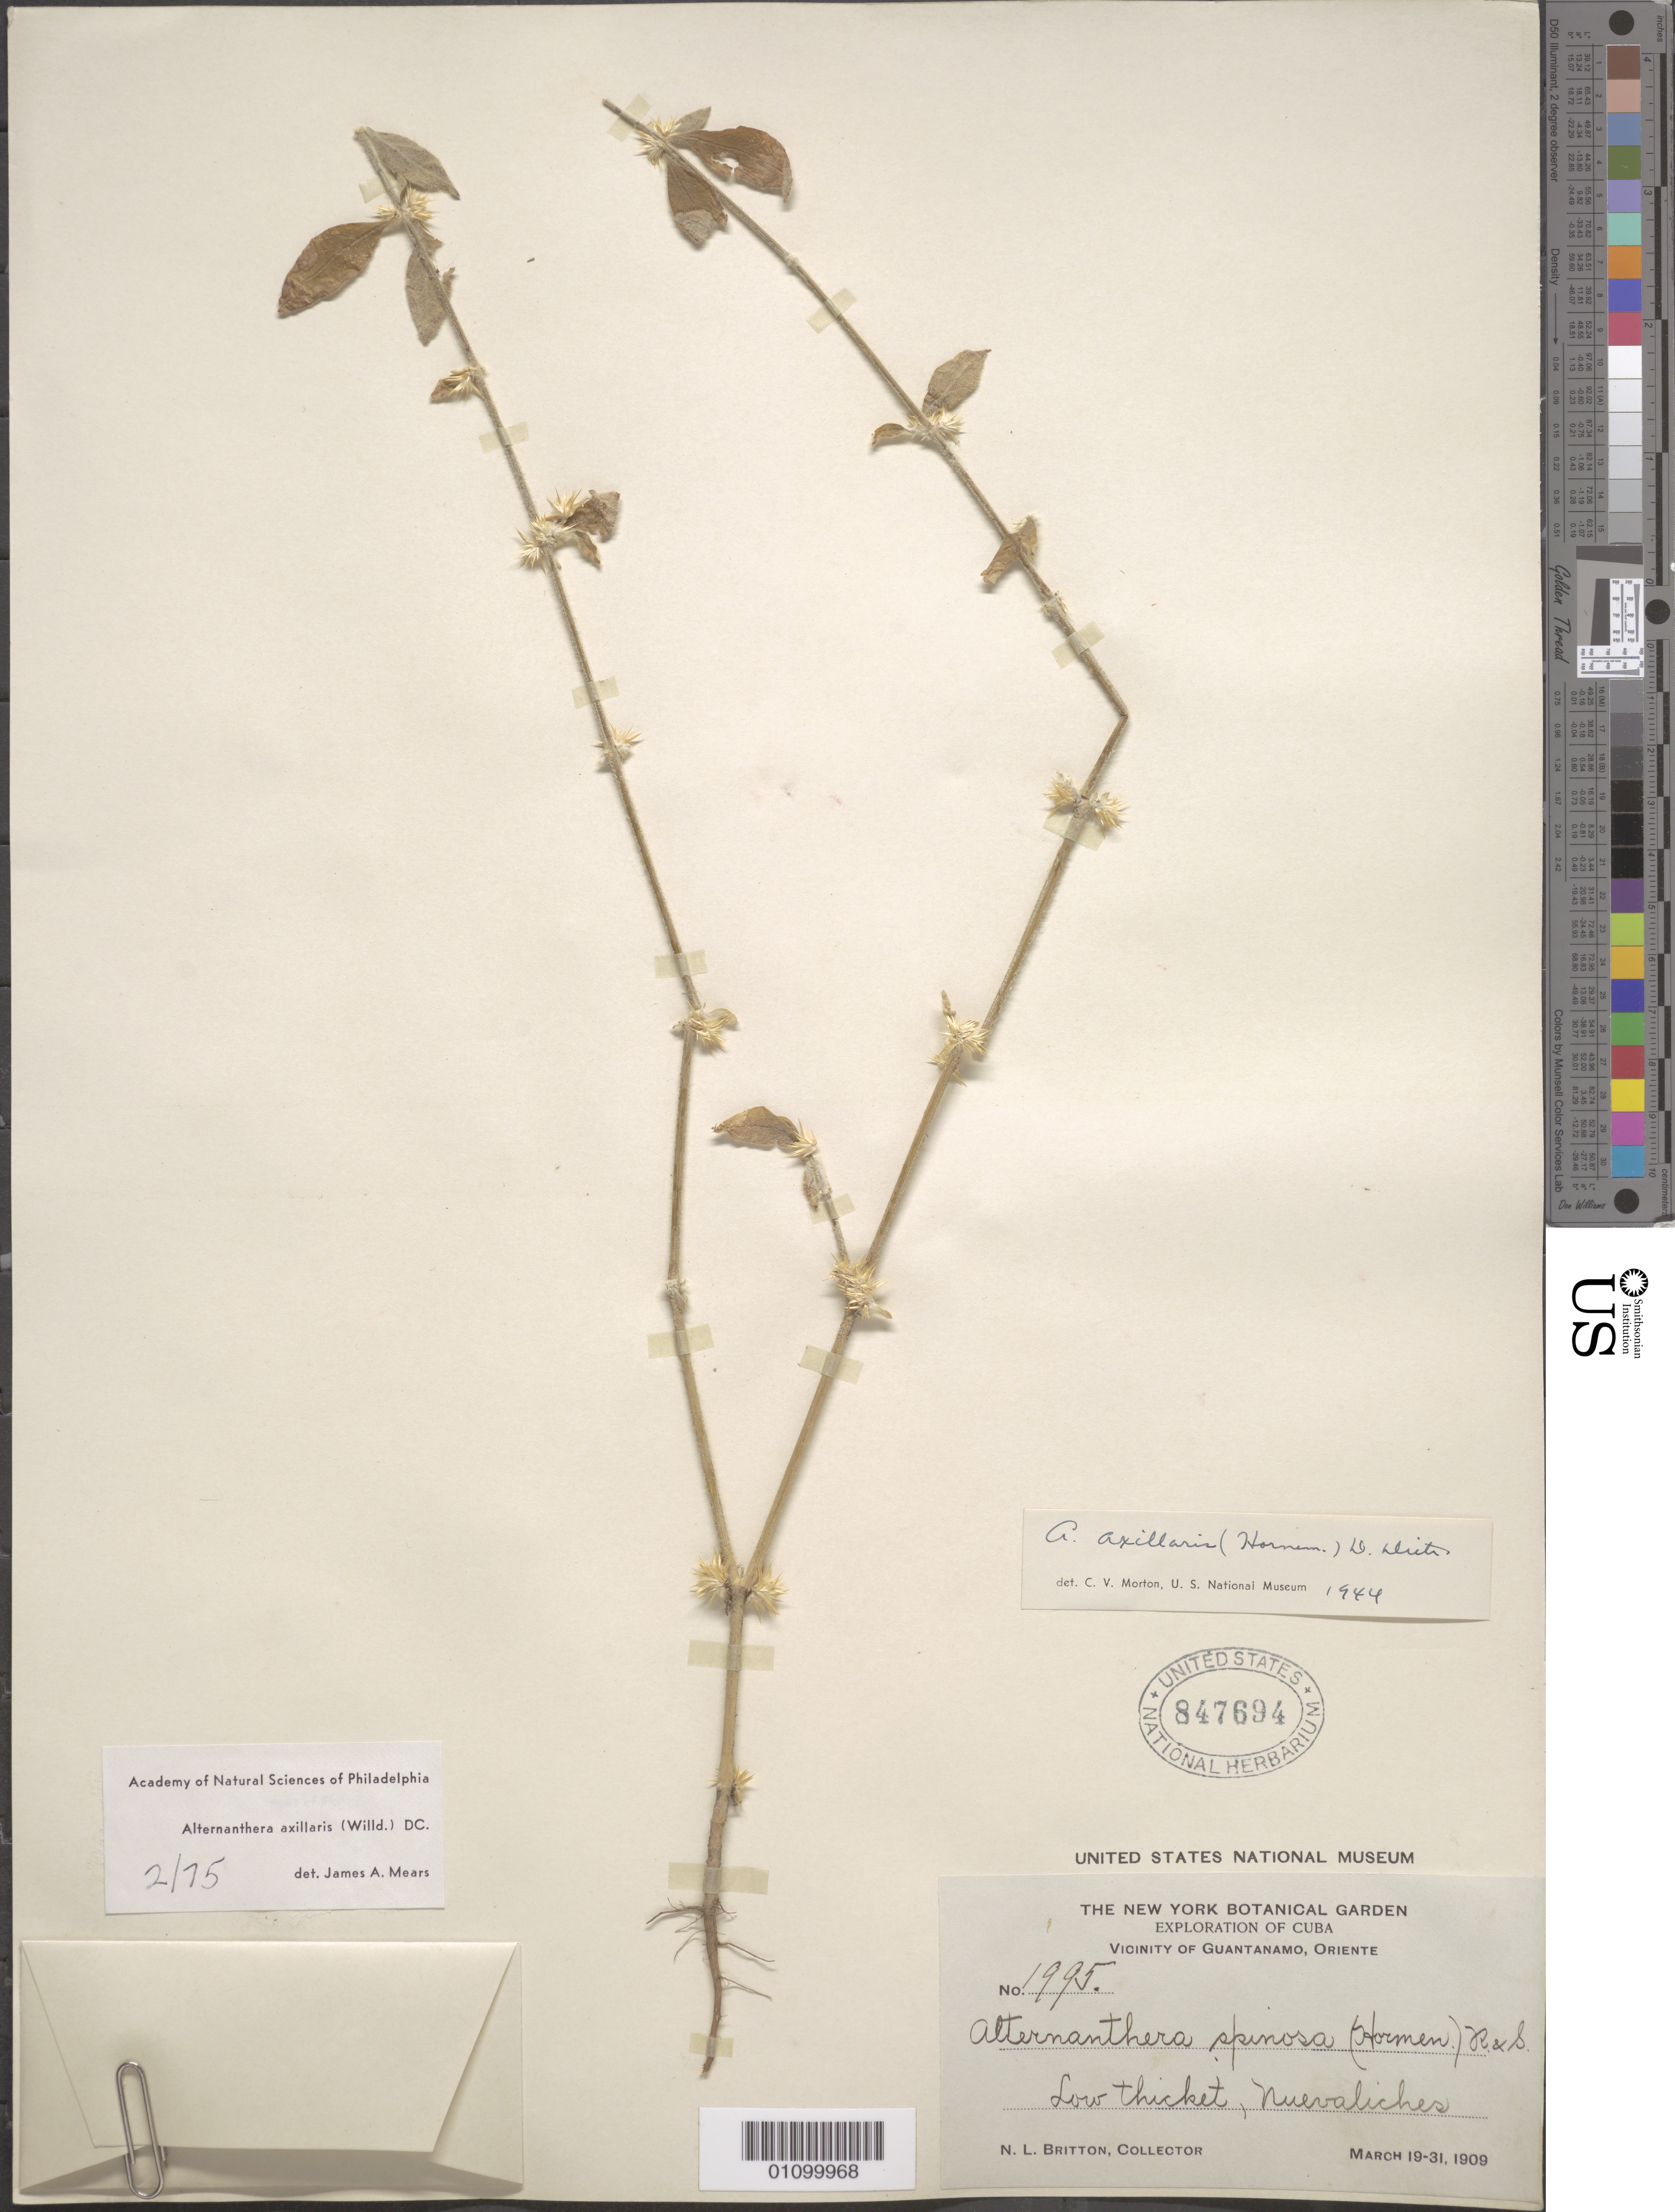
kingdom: Plantae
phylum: Tracheophyta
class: Magnoliopsida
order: Caryophyllales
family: Amaranthaceae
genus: Alternanthera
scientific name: Alternanthera axillaris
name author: (Hornem. ex Willd.) D. Dietr.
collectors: N. Britton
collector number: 1995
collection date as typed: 19 Mar 1909 to 31 Mar 1909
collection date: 1909-03-19/1909-03-31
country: Cuba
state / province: Guantánamo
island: Cuba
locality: Guantánamo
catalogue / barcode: US 847694